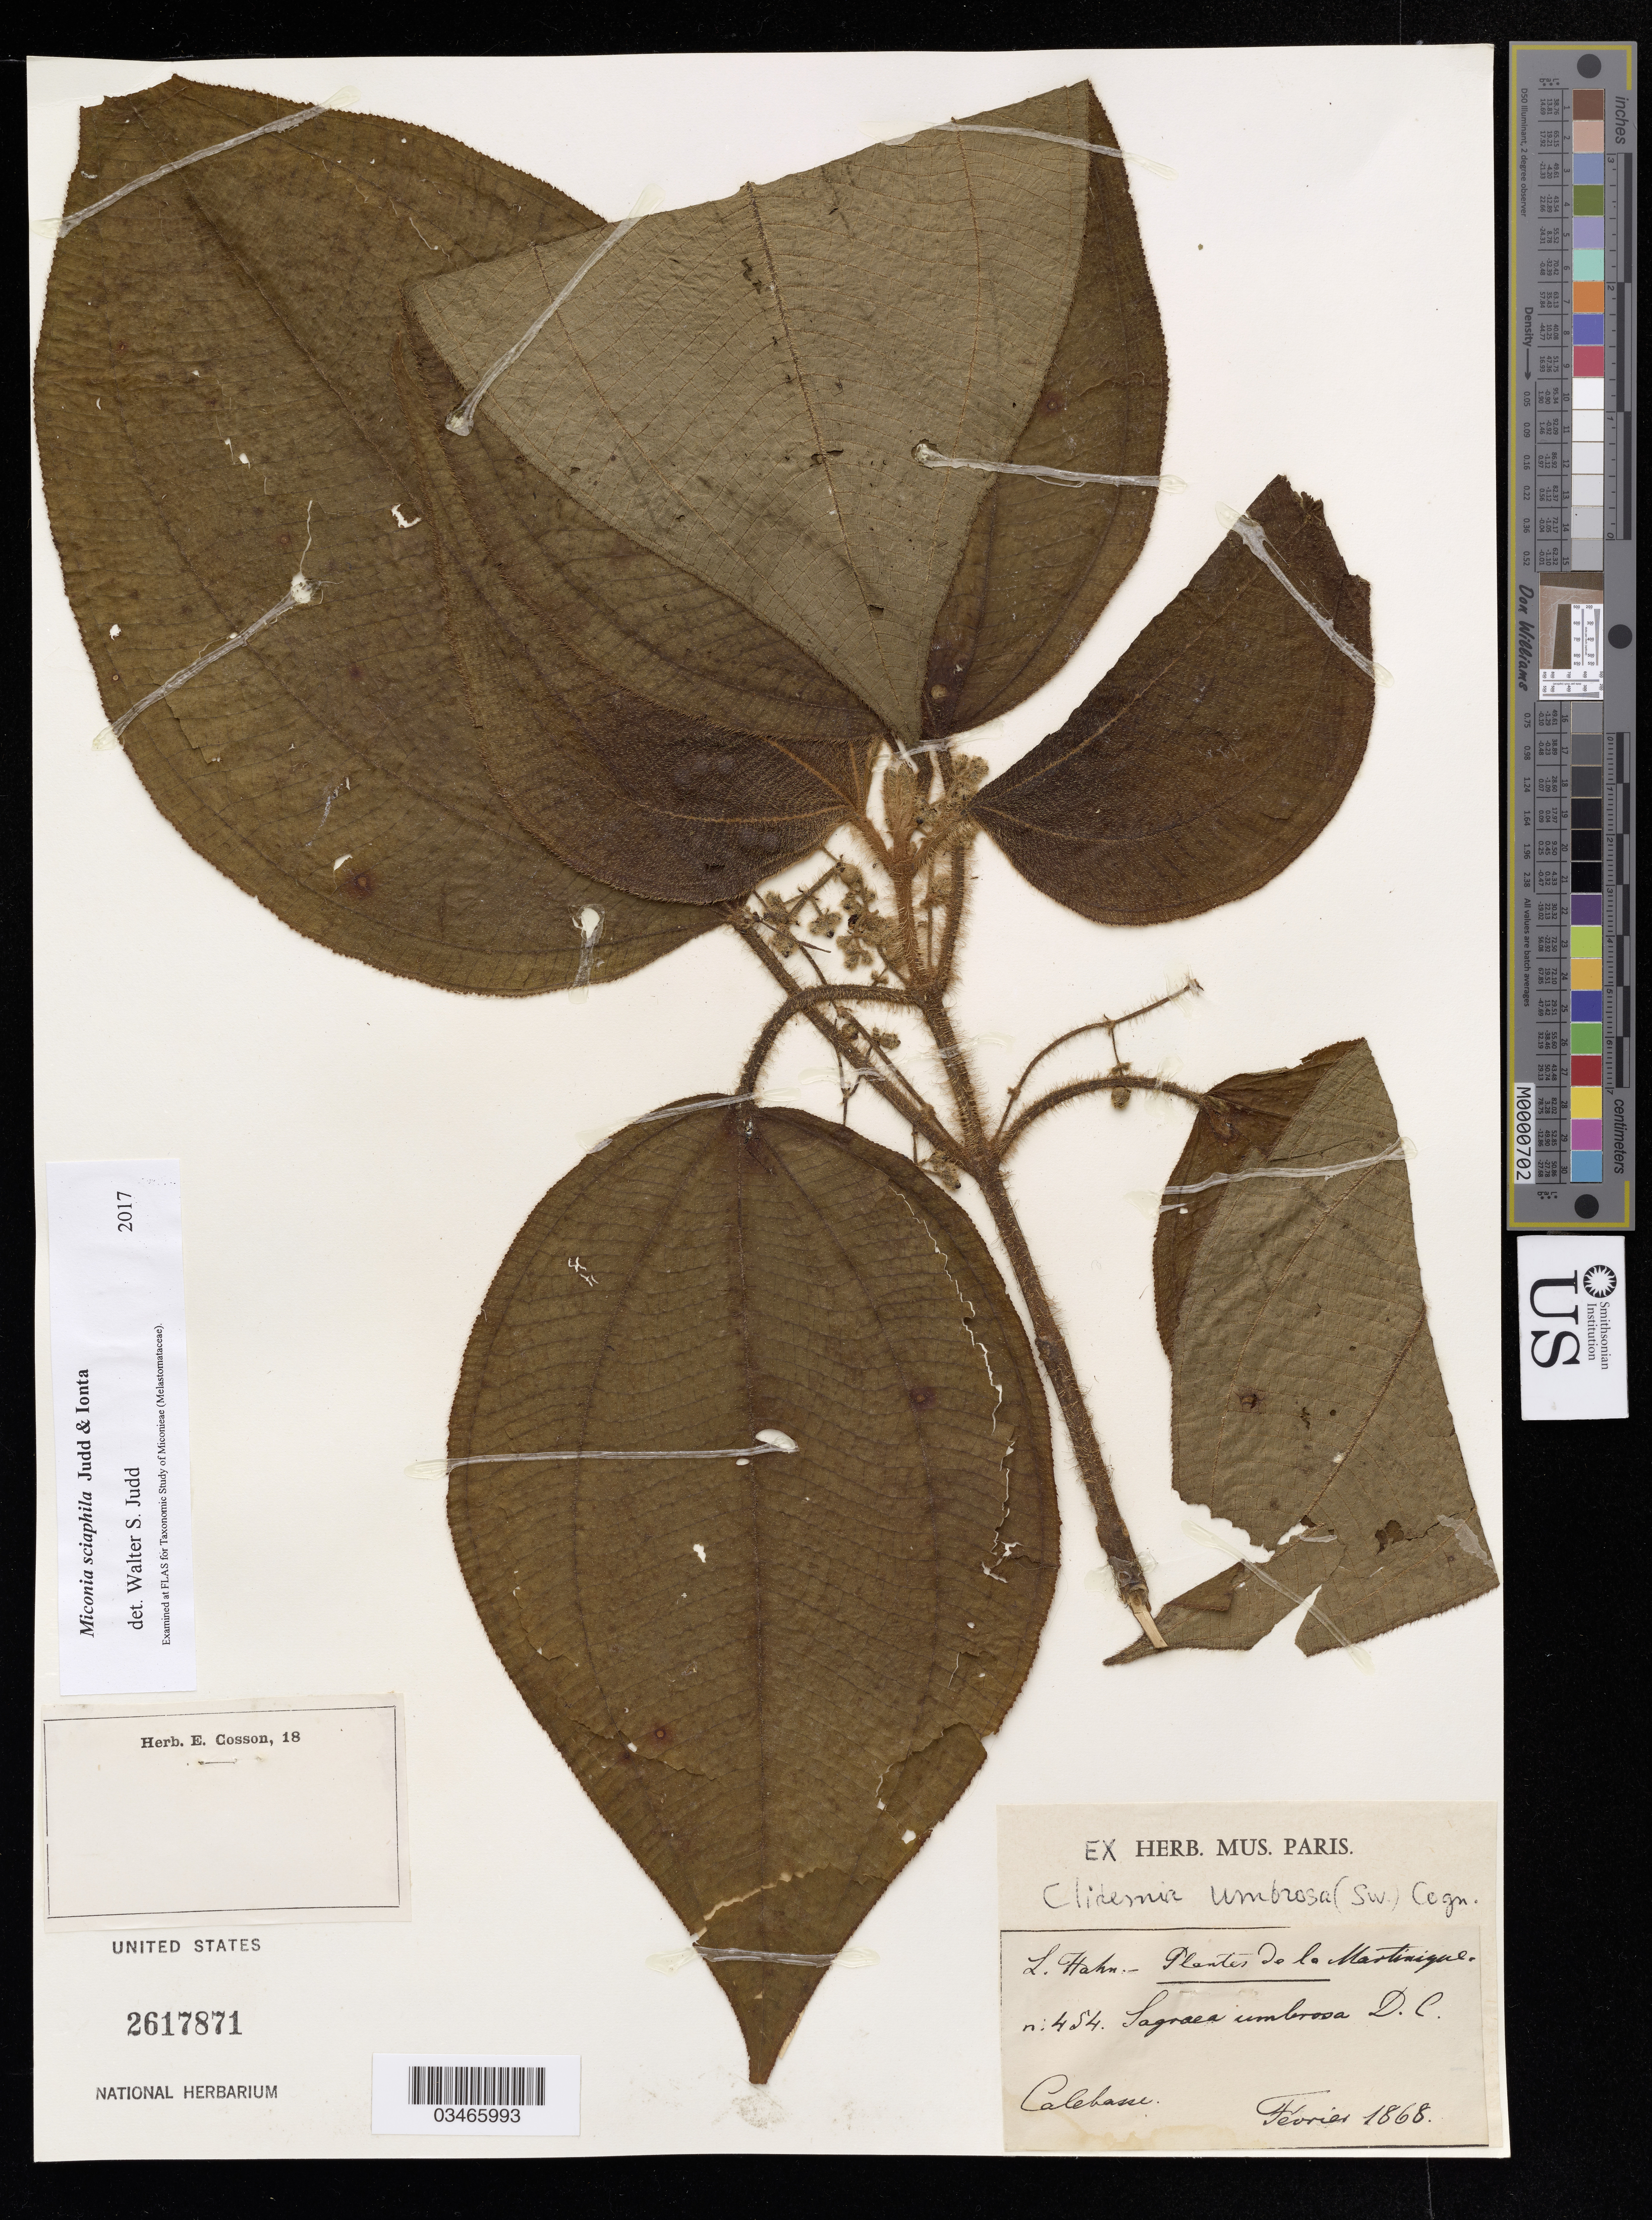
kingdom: Plantae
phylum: Tracheophyta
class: Magnoliopsida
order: Myrtales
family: Melastomataceae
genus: Miconia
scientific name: Miconia sciaphila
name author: Judd & Ionta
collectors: L. Hahn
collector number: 454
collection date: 1868-02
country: Martinique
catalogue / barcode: US 2617871